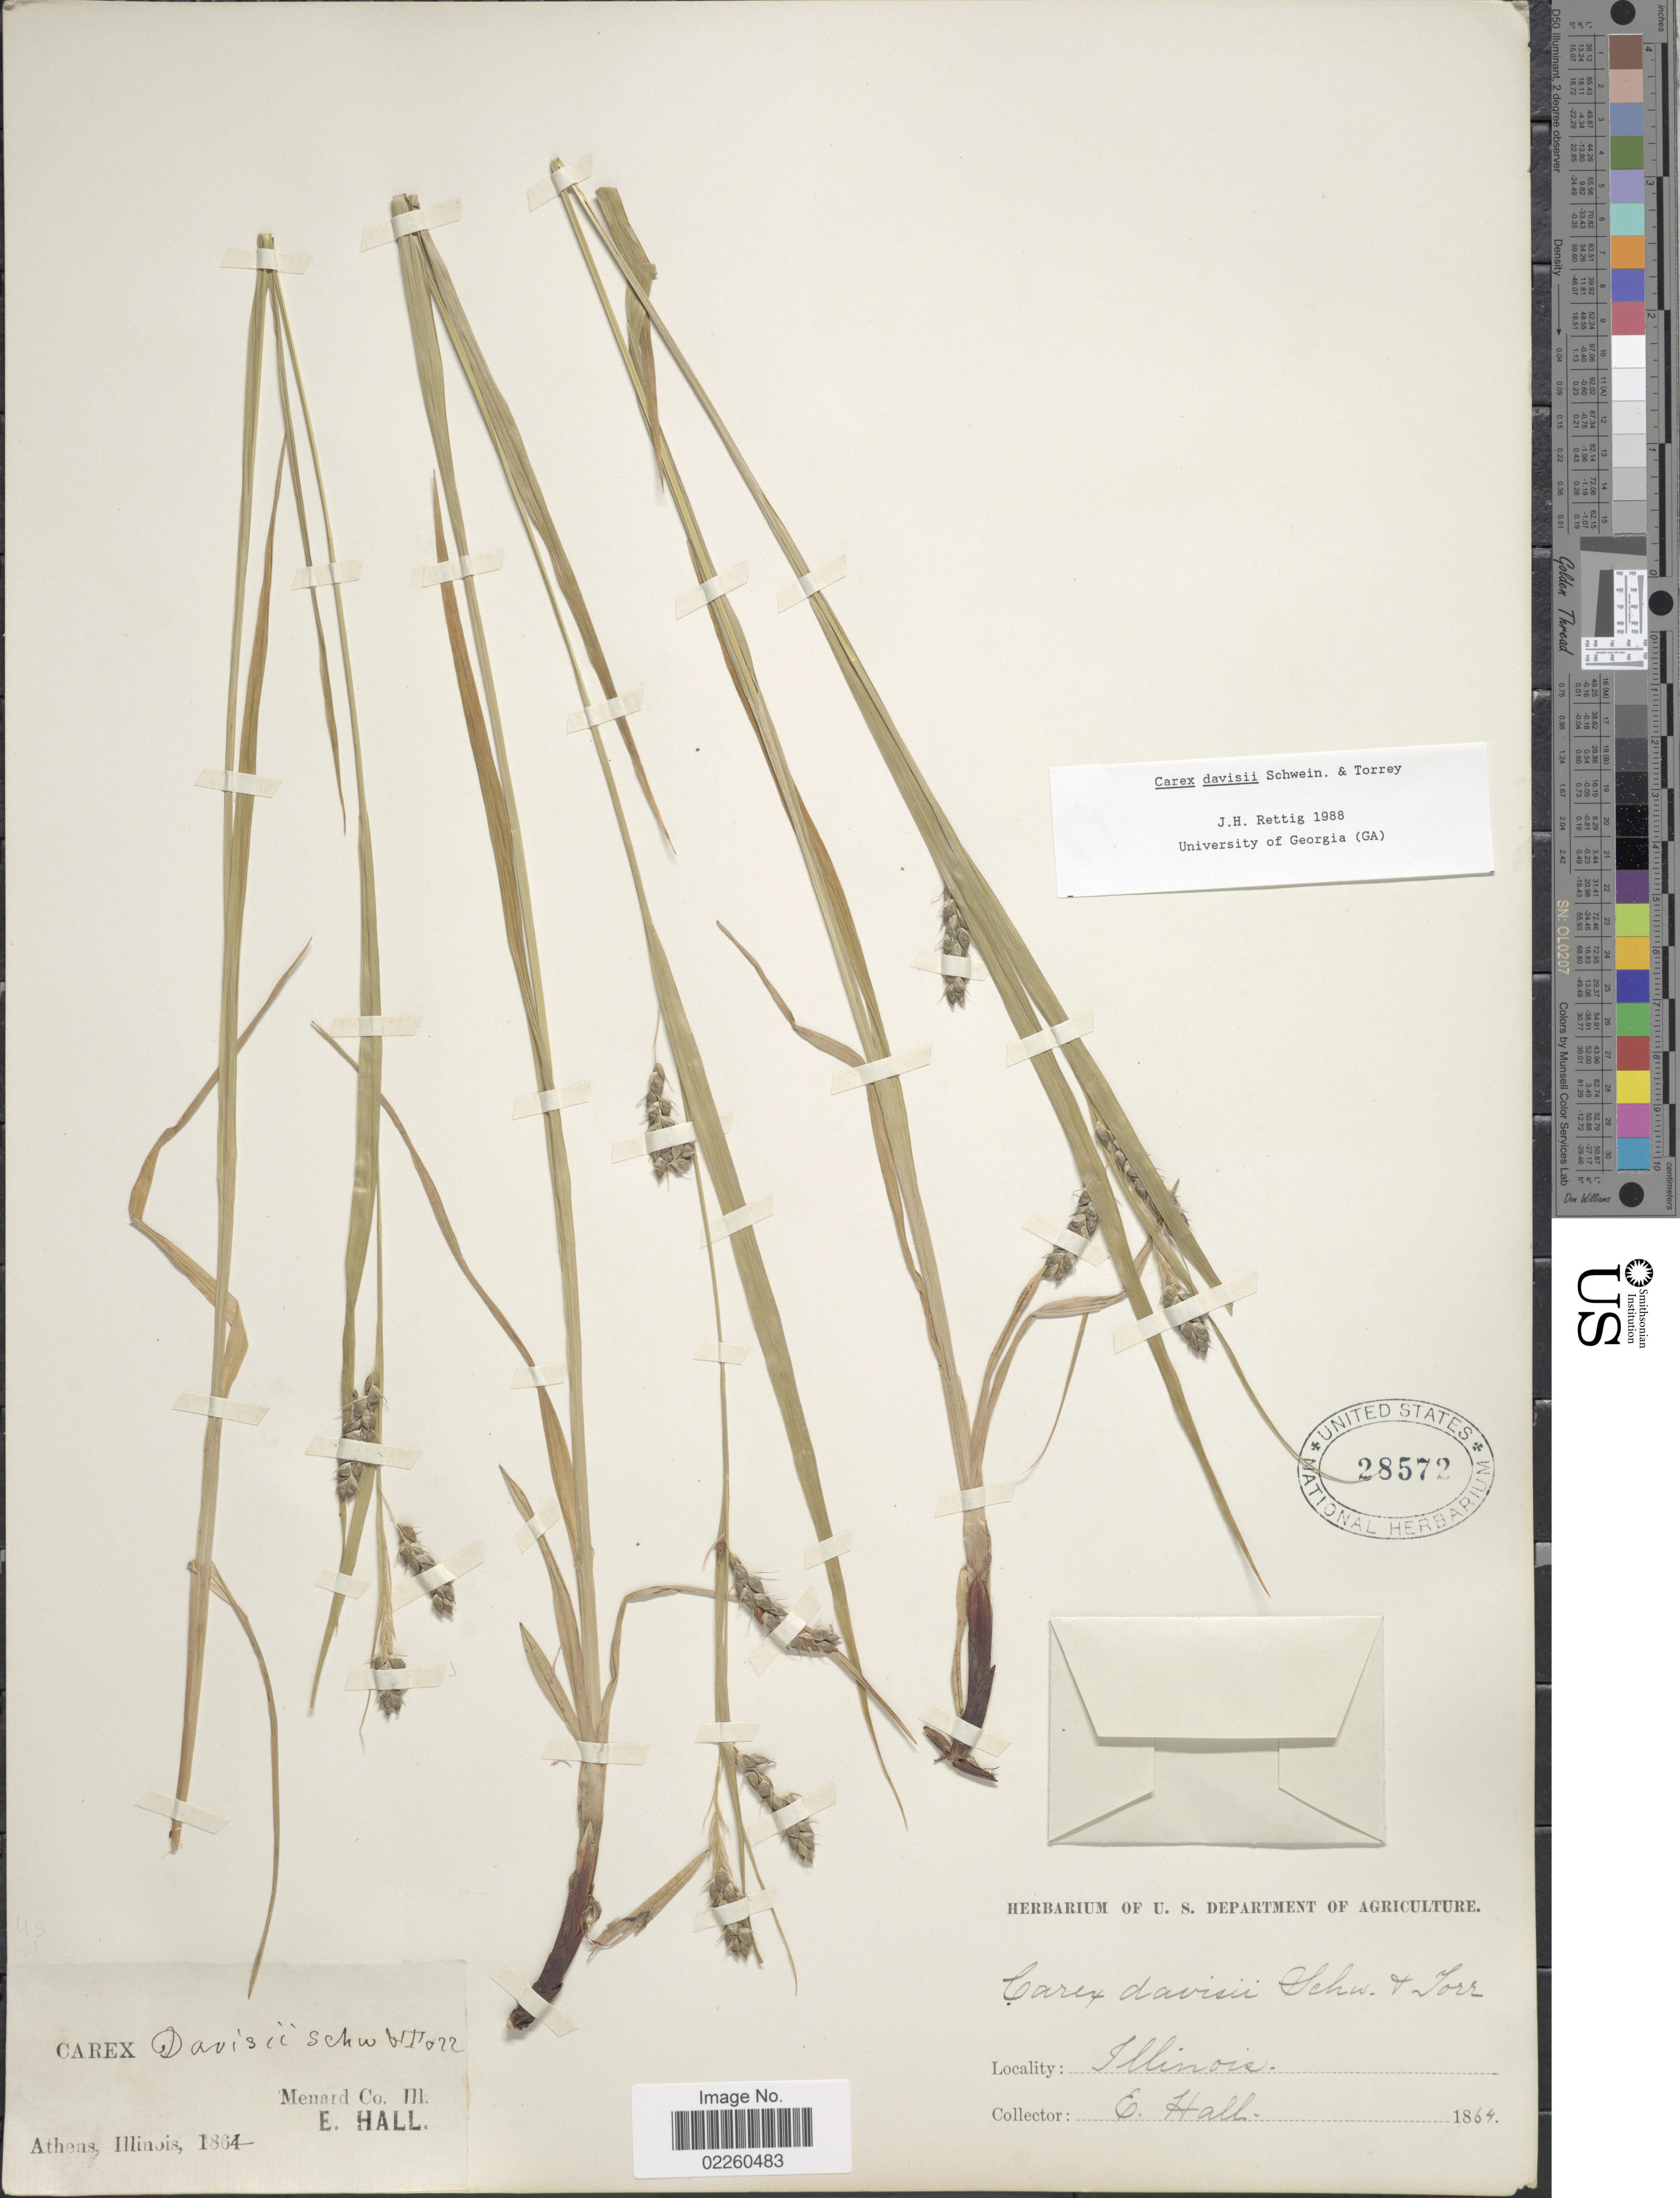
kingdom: Plantae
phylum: Tracheophyta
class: Liliopsida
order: Poales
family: Cyperaceae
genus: Carex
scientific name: Carex davisii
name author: Schwein. & Torr.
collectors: E. Hall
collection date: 1864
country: United States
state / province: Illinois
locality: Menard Co. Ill. Athens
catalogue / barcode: US 28572